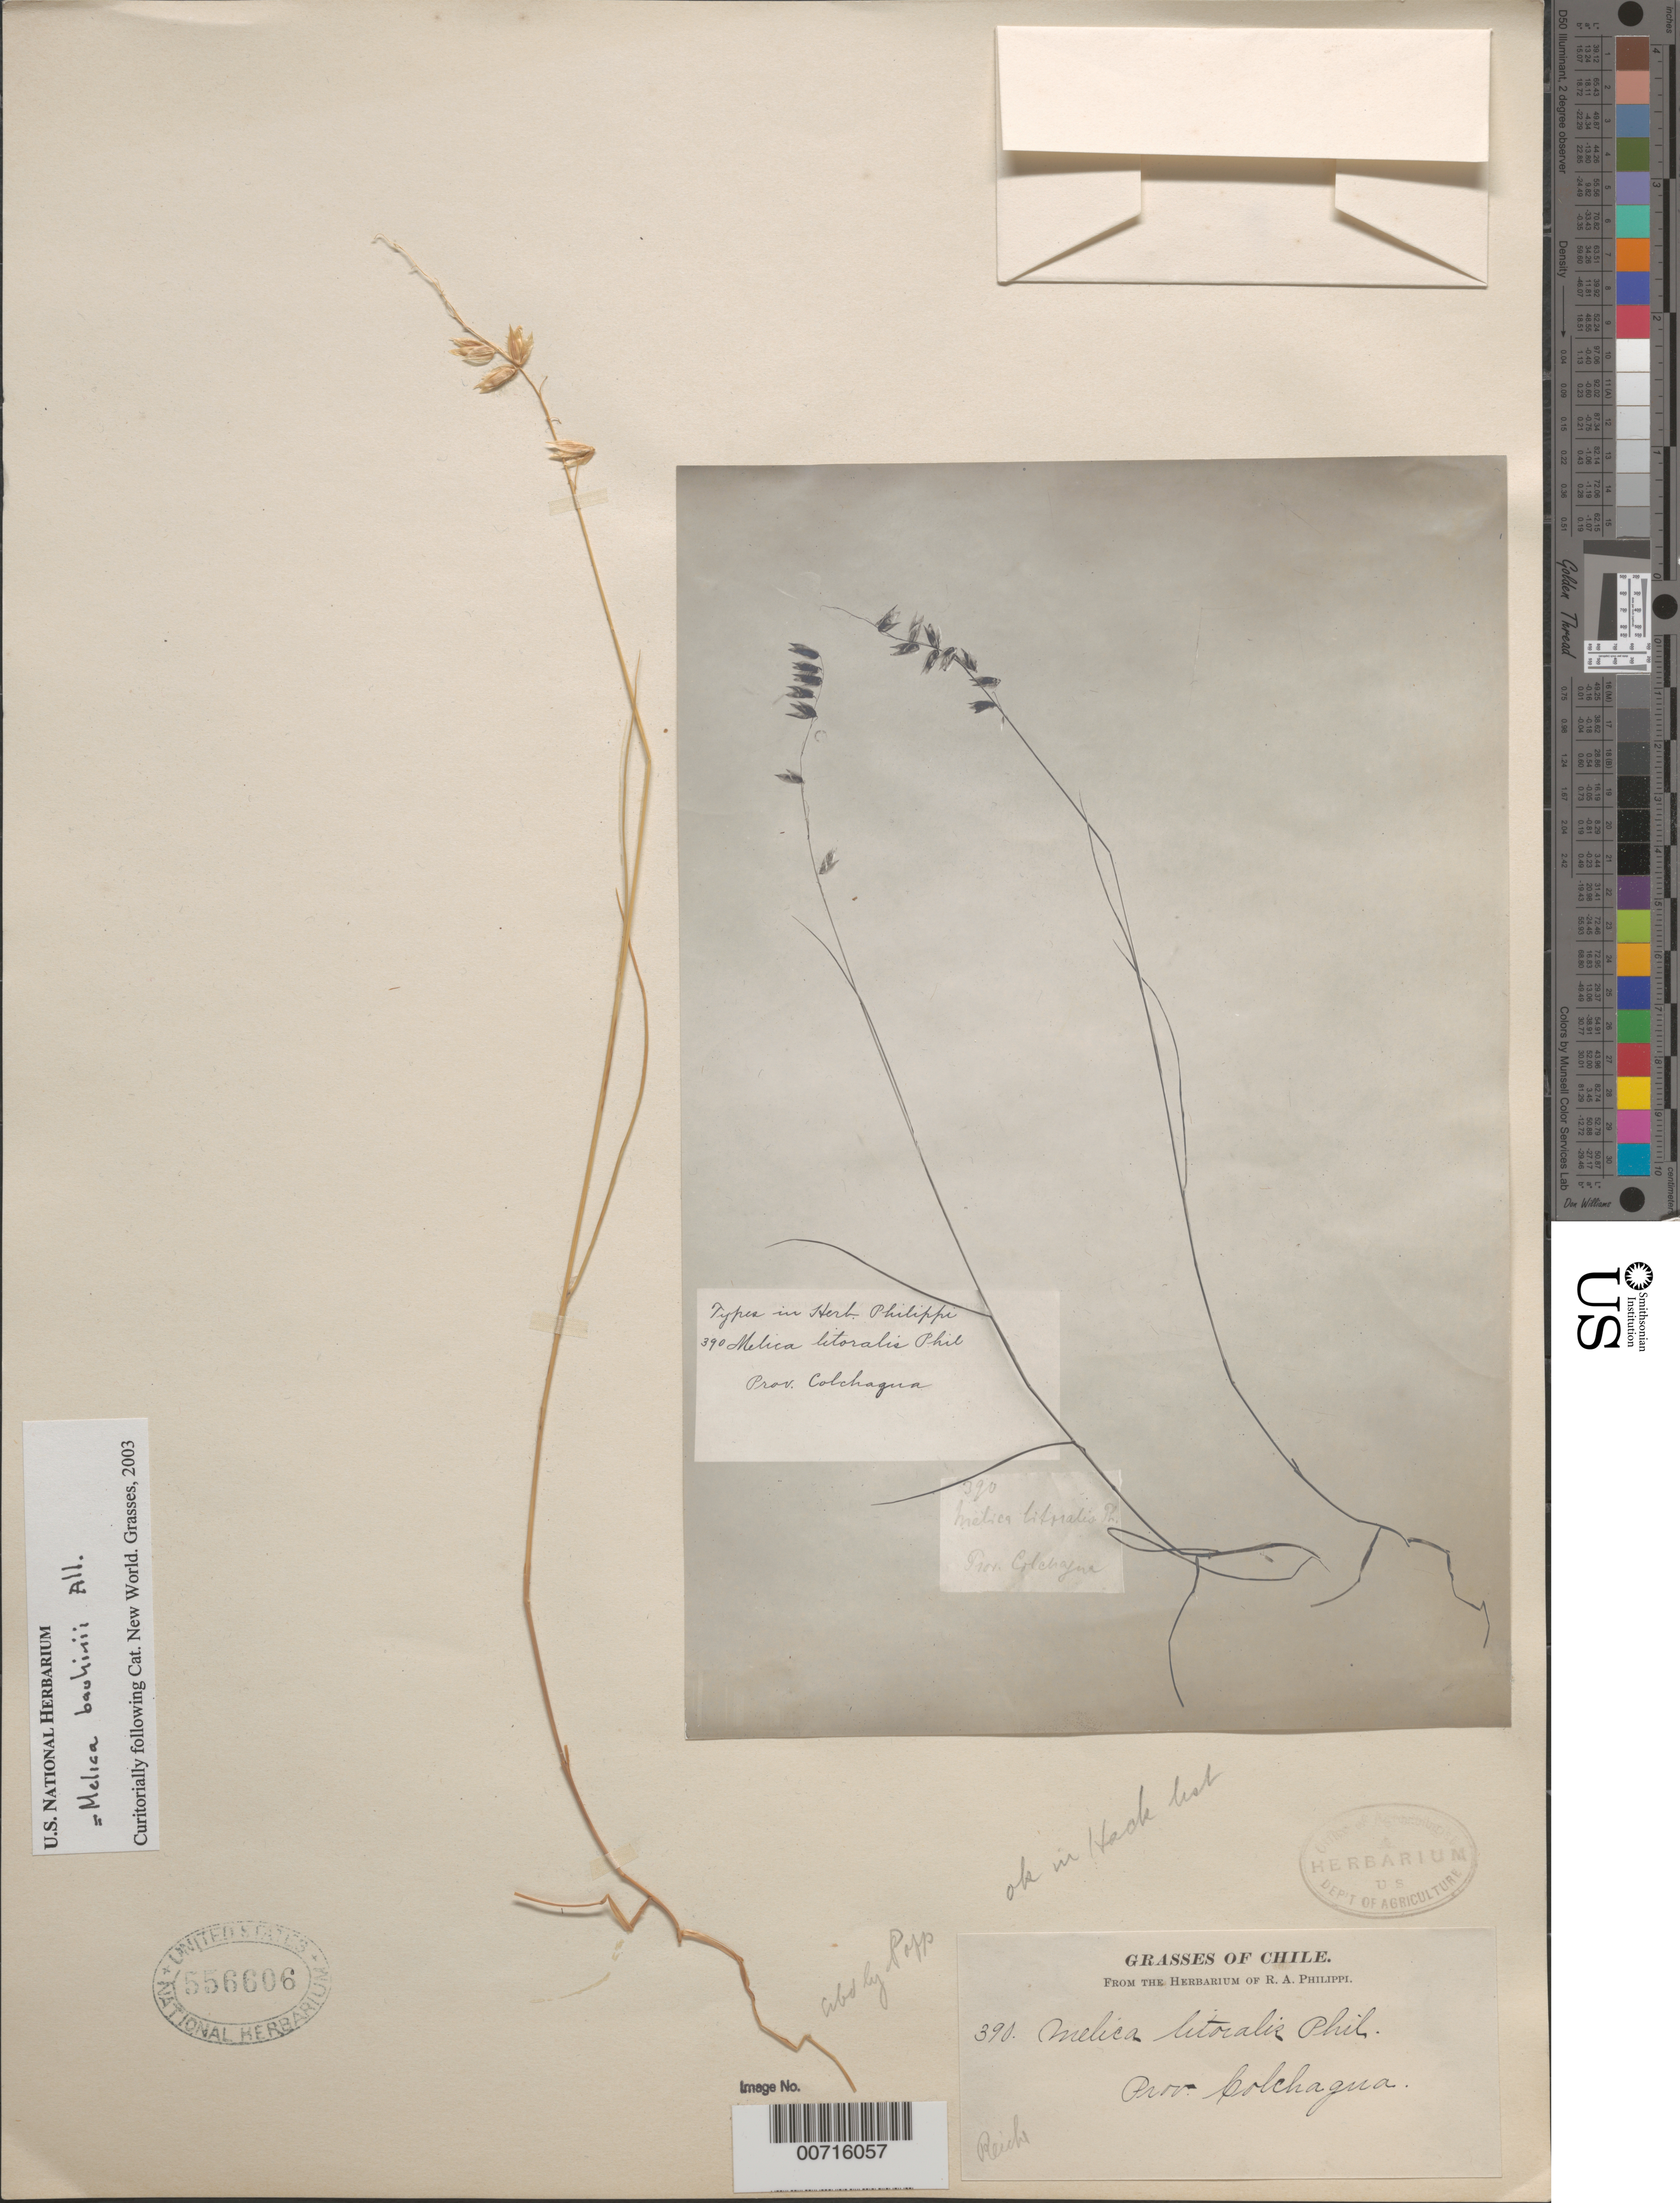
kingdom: Plantae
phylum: Tracheophyta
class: Liliopsida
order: Poales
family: Poaceae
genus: Melica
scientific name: Melica bauhinii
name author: All.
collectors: ex. herb. R.A. Philippi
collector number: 390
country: Chile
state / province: O'Higgins (VI)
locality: Prov. Colchagua.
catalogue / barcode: US 556606